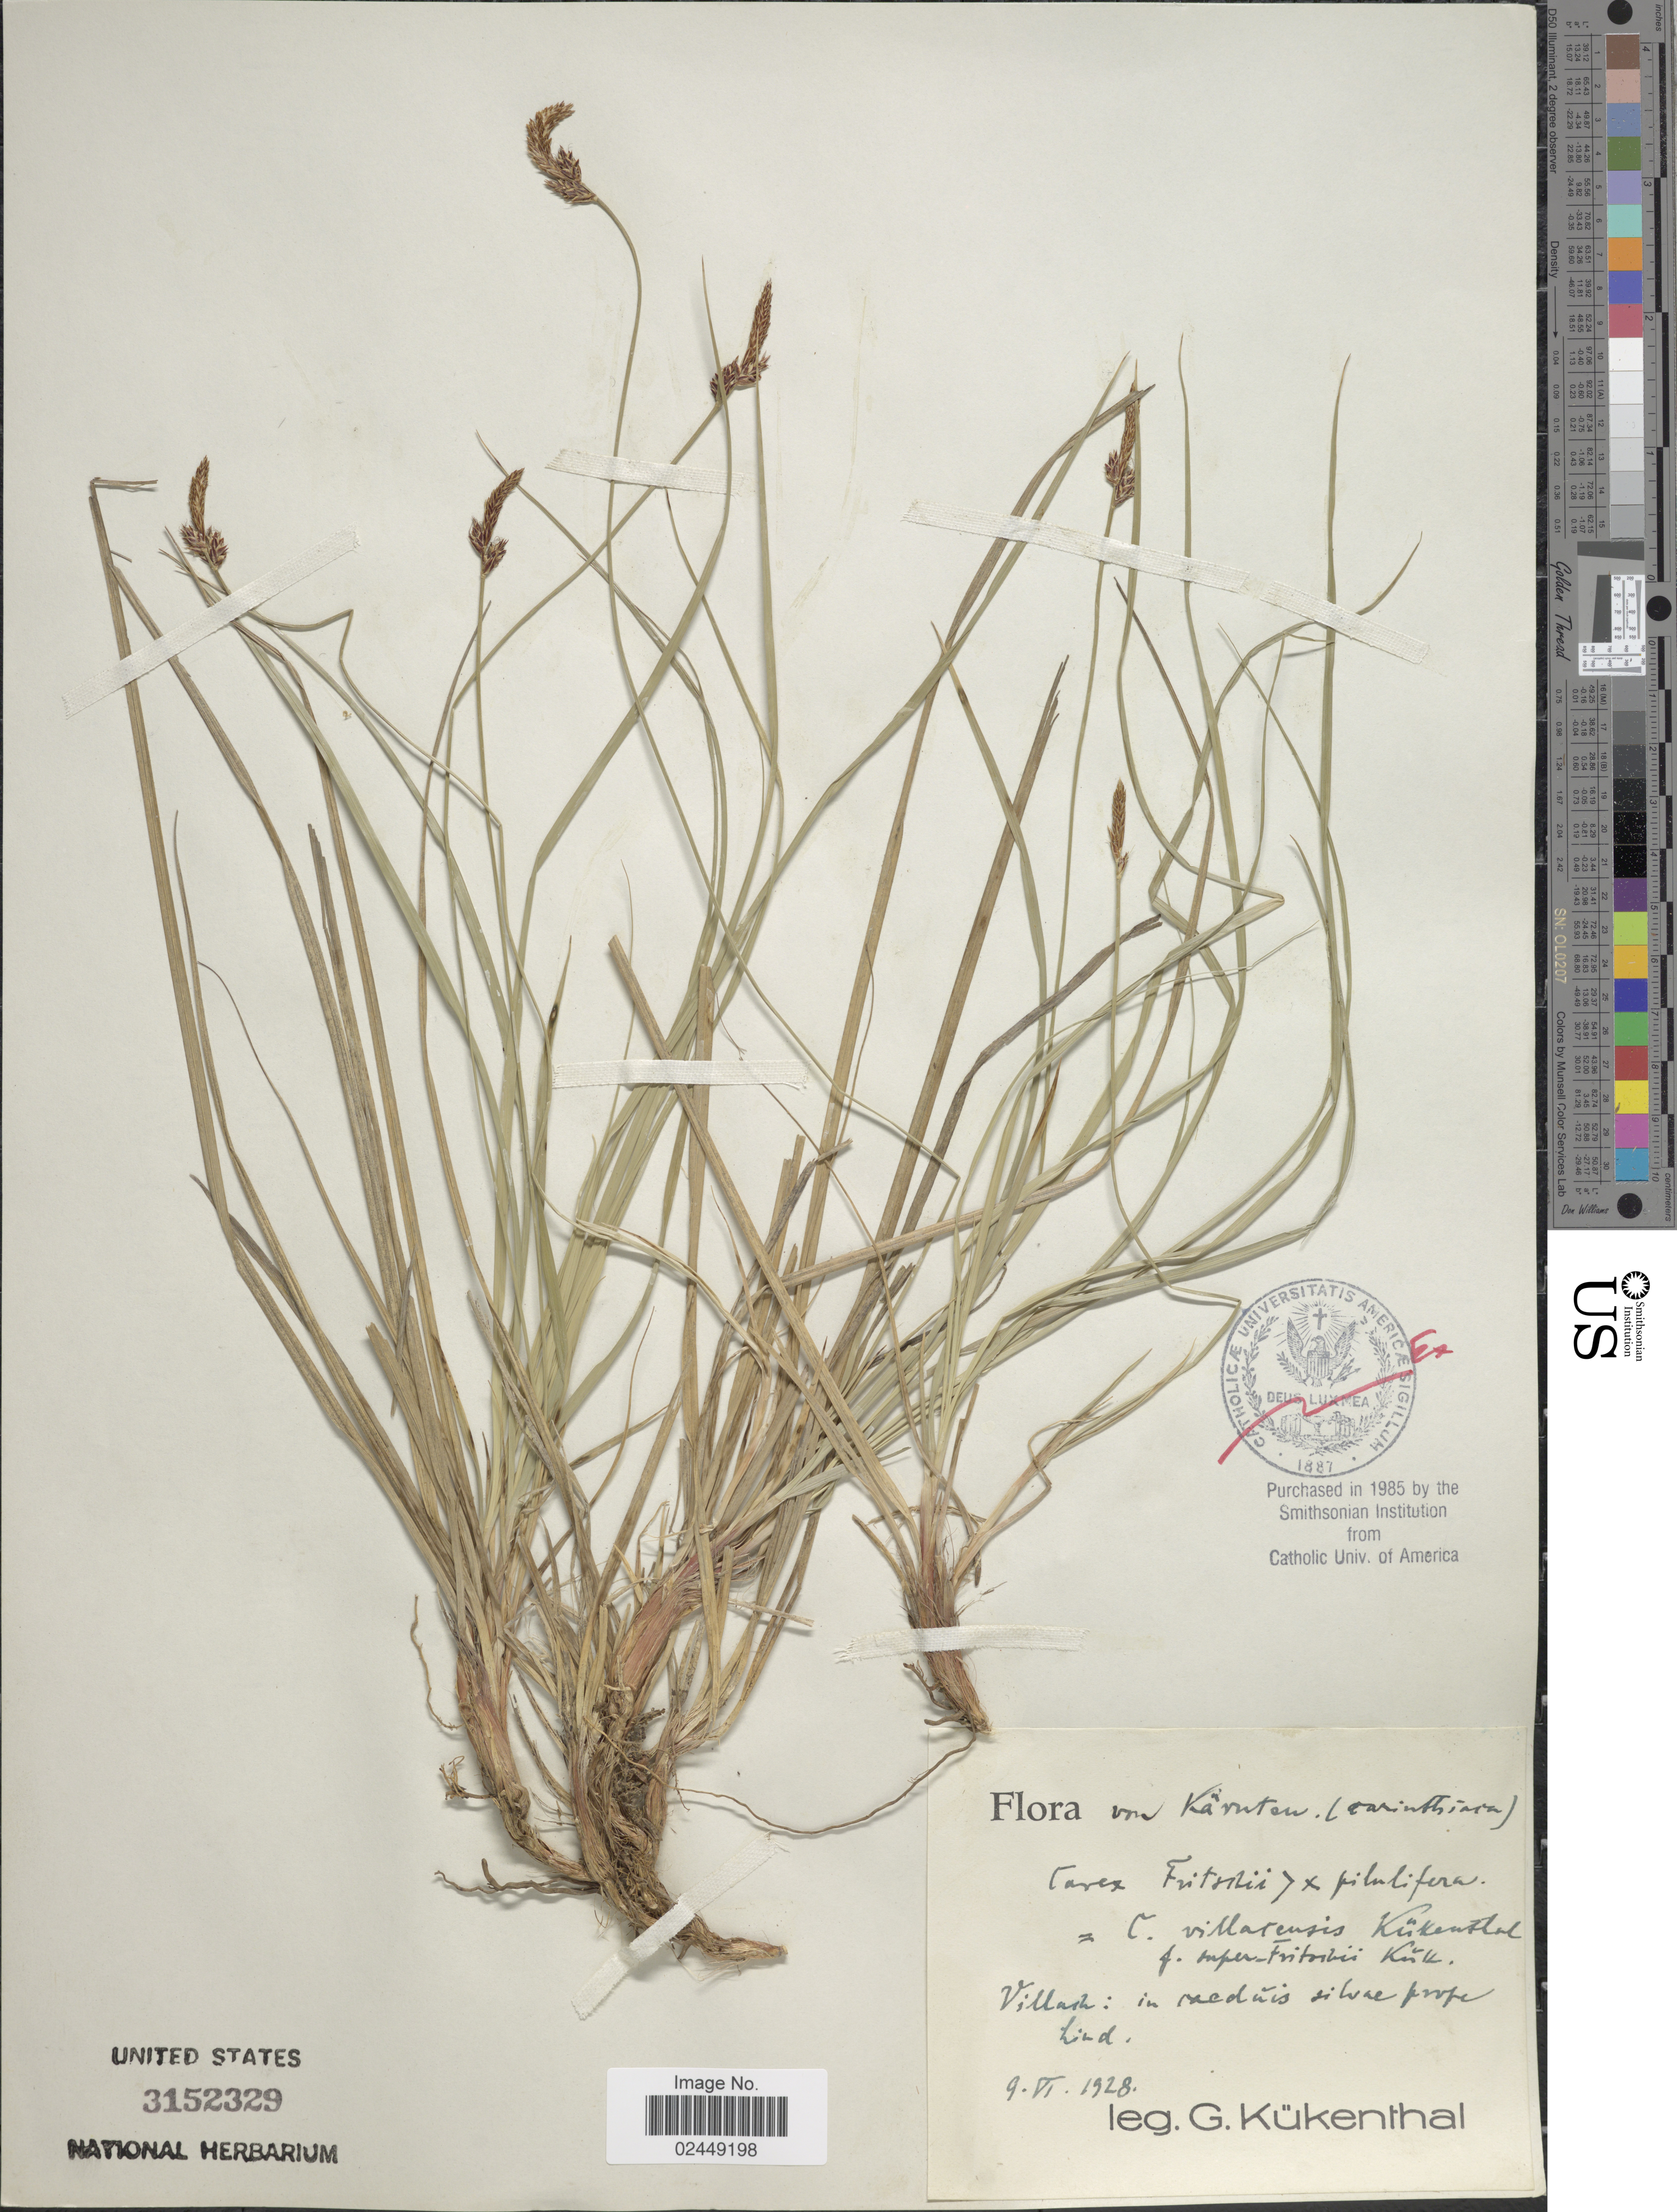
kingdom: Plantae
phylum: Tracheophyta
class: Liliopsida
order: Poales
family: Cyperaceae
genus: Carex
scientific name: Carex fritschii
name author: Waisb.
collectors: G. Kükenthal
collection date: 1928-06-09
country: Austria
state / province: Karnten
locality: Kärnten (Carinthiaca) Villash: in medúis silvae prope Lind [interpreted]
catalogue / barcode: US 3152329